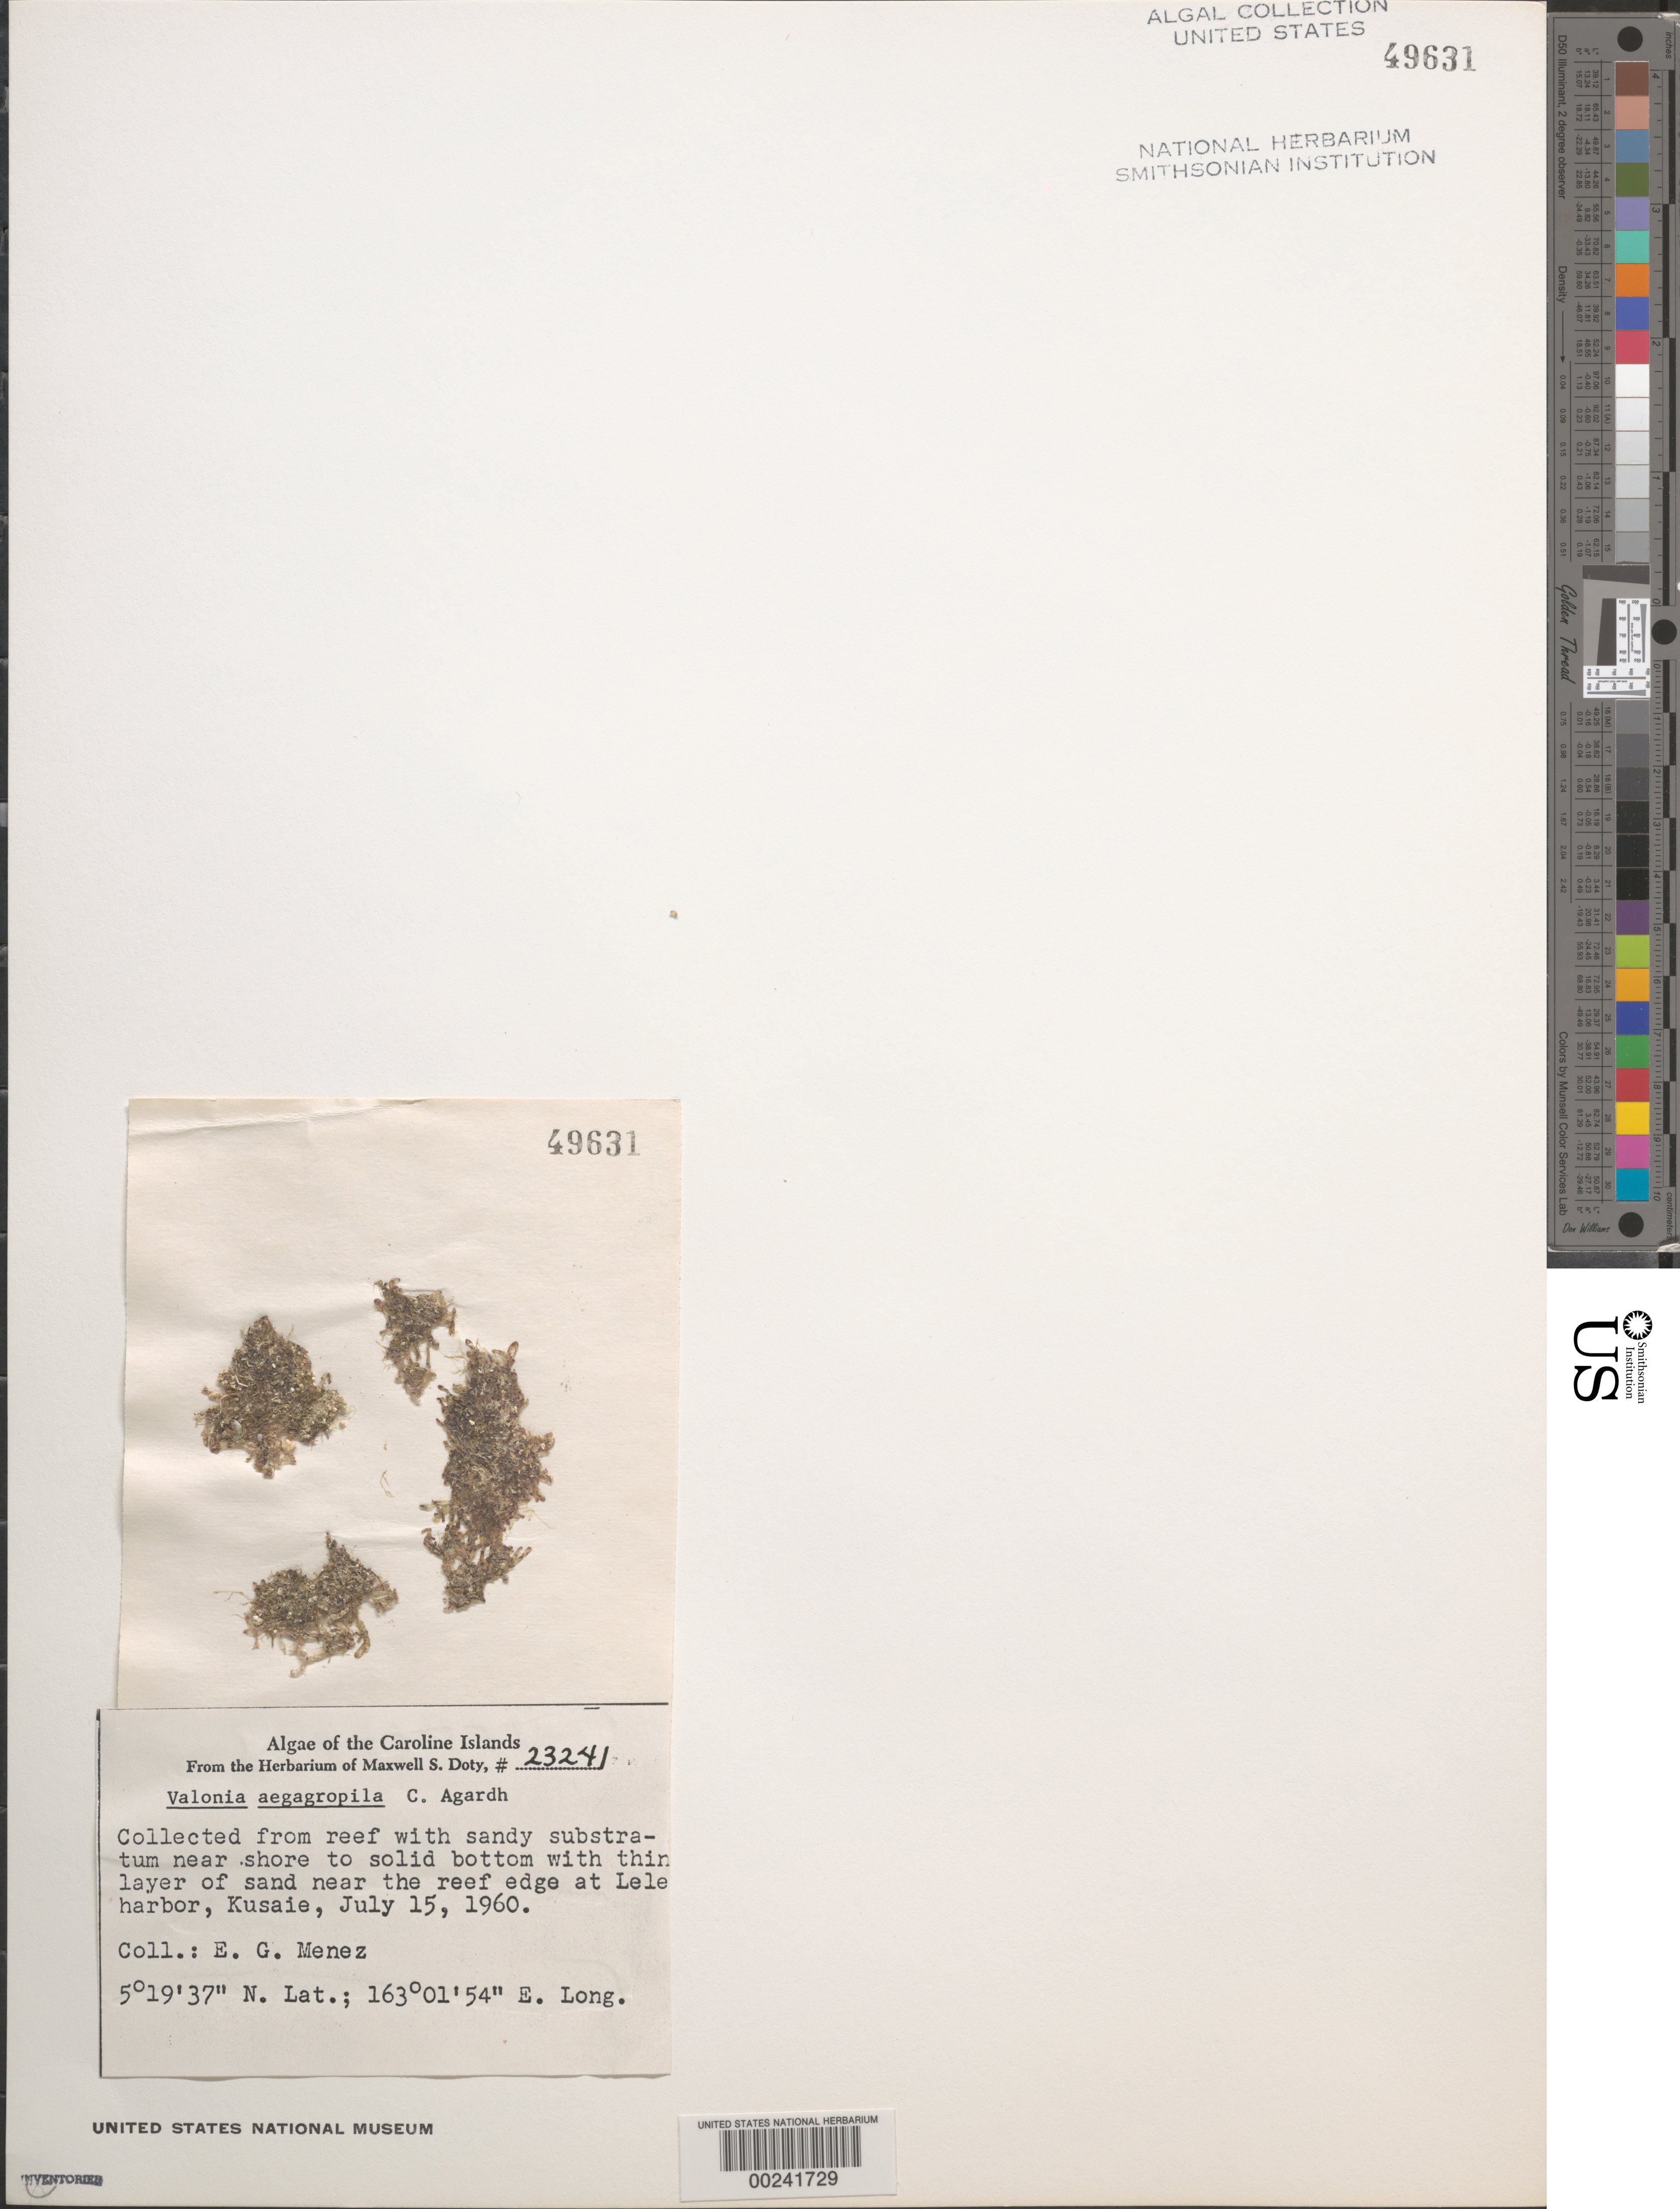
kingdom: Plantae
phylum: Chlorophyta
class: Ulvophyceae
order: Siphonocladales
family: Valoniaceae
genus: Valonia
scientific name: Valonia aegagropila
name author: C. Agardh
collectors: Meñez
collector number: MSD 23241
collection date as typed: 15 Jul 1960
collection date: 1960-07-15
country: Micronesia, Federated States of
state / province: Kosrae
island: Kosrae [Kusaie]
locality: Lele Harbor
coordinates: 5 19' 37" N, 163 01' 54" E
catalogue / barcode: US 49631